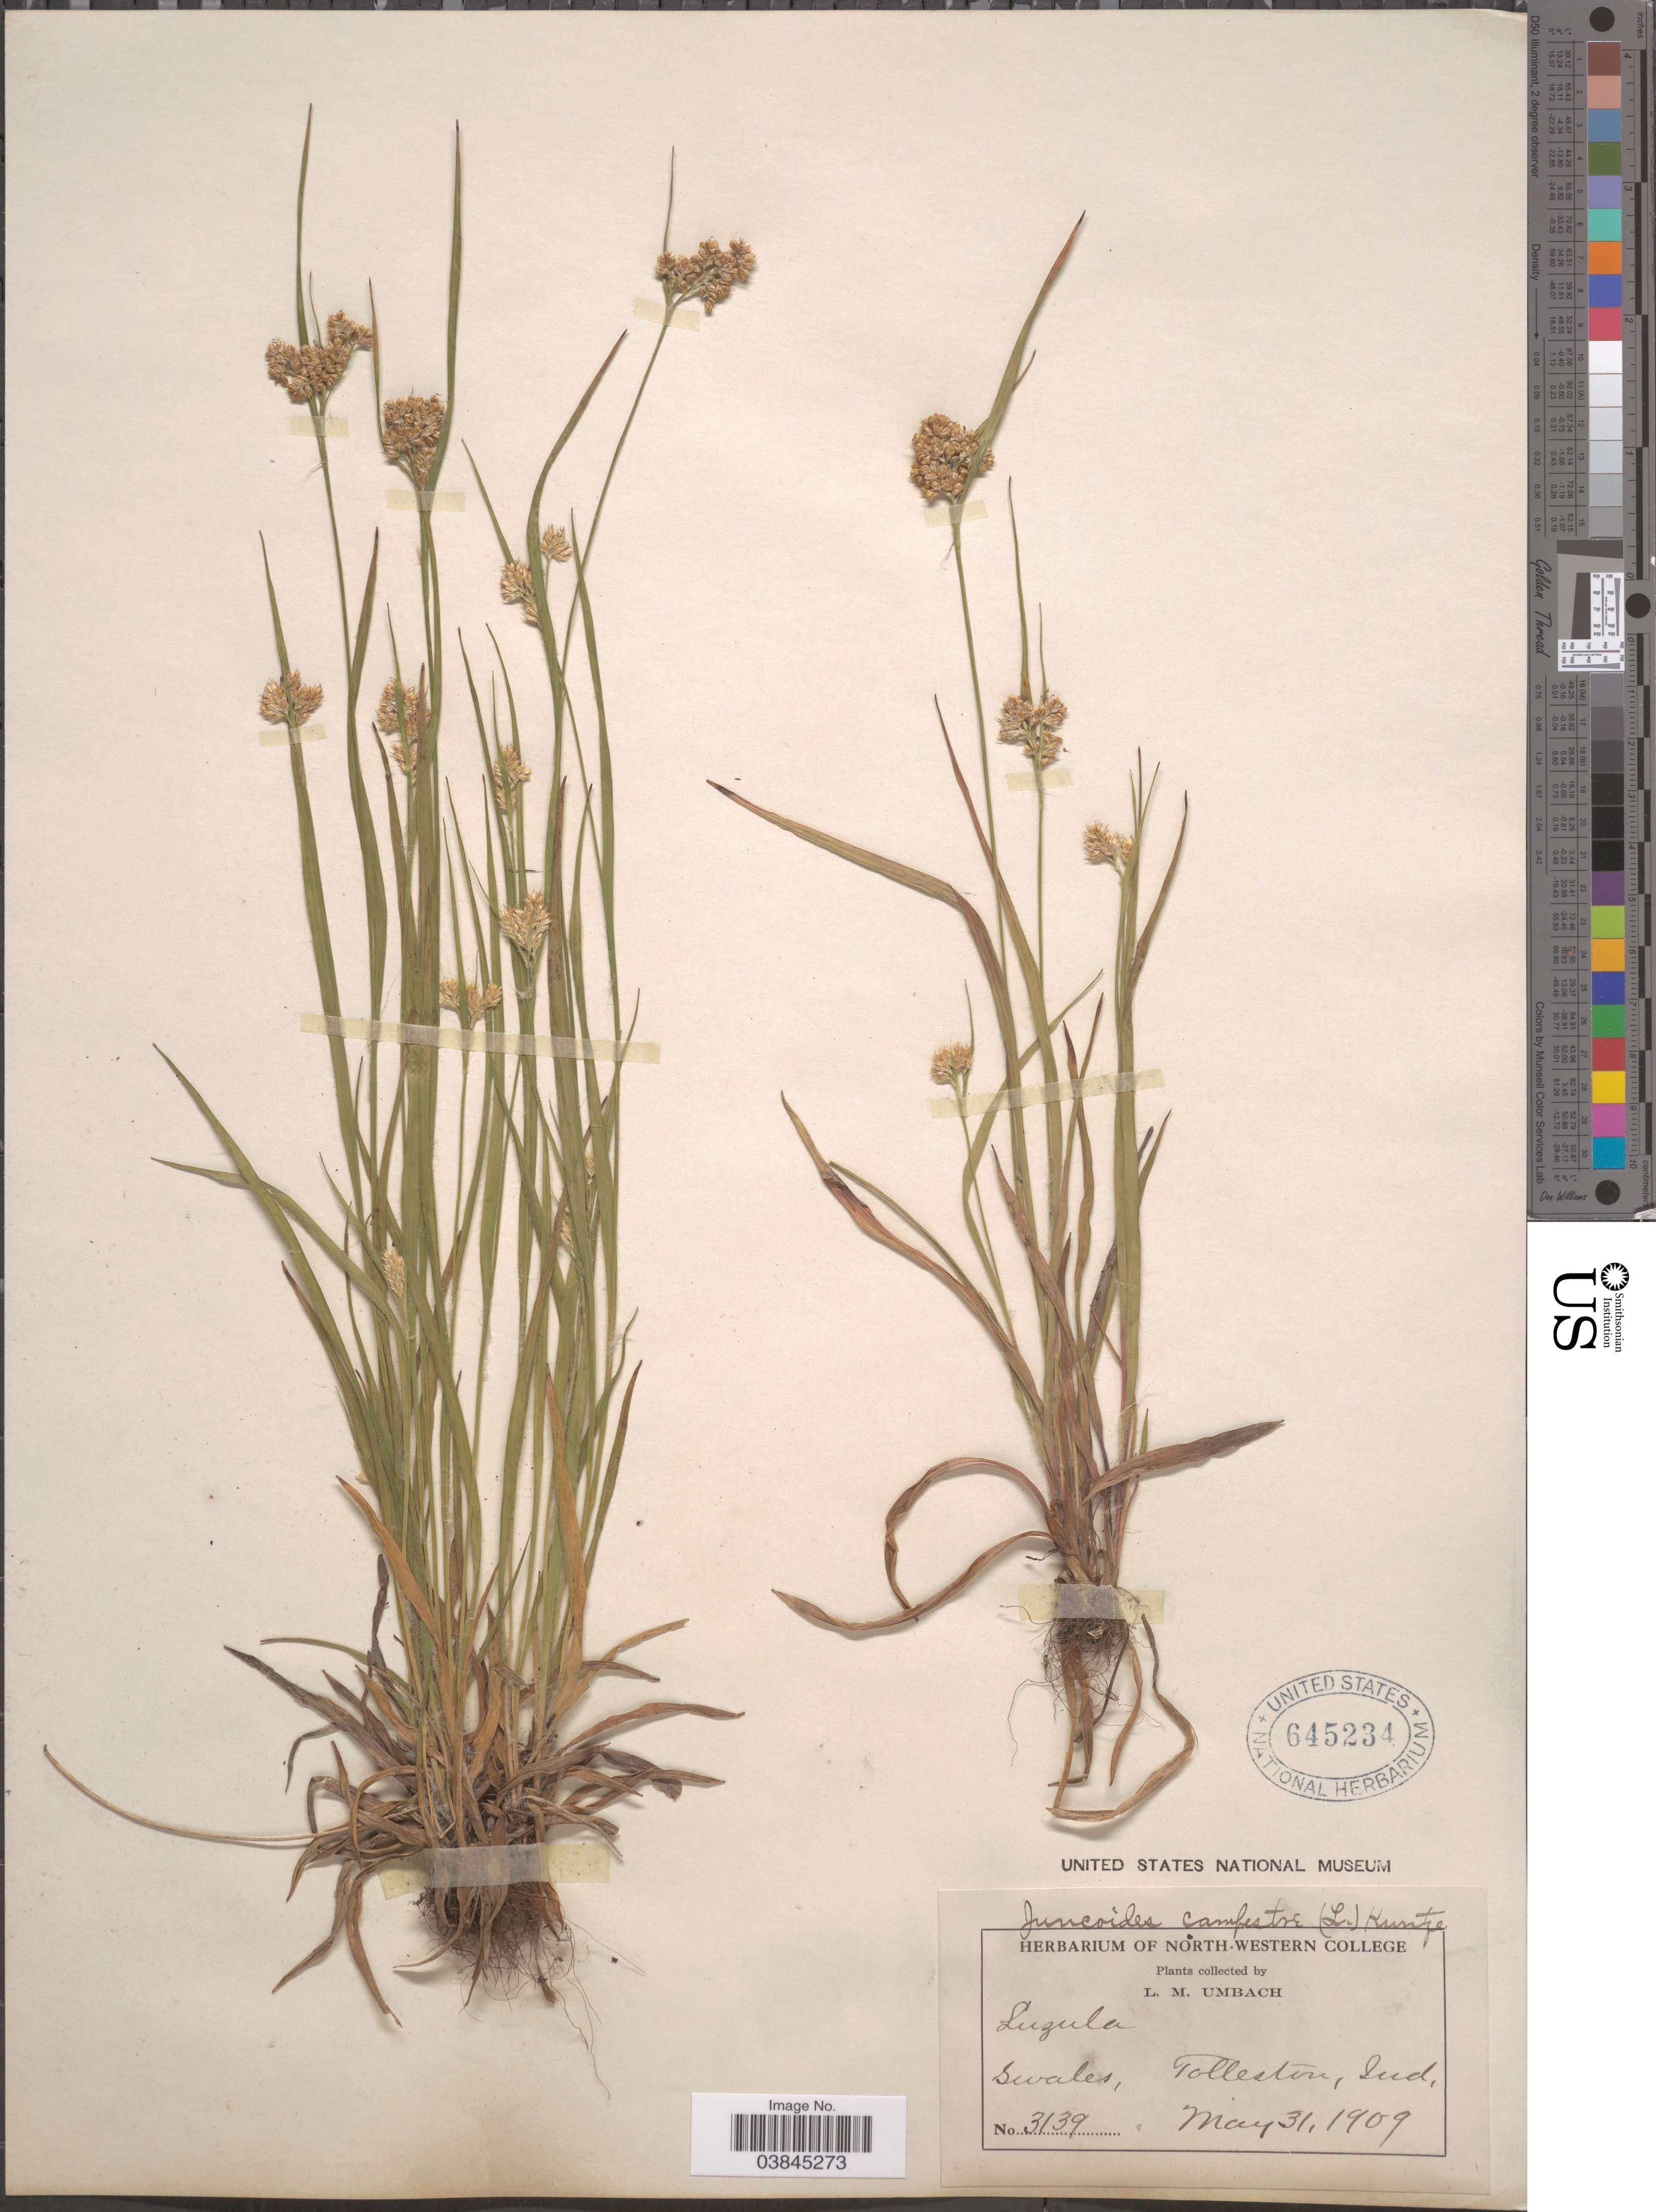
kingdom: Plantae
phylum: Tracheophyta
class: Liliopsida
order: Poales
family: Juncaceae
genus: Luzula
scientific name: Luzula campestris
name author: (L.) DC.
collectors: L. M. Umbach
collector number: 3139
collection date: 1909-05-31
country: United States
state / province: Indiana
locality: Swales, Tolleston.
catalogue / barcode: US 645234